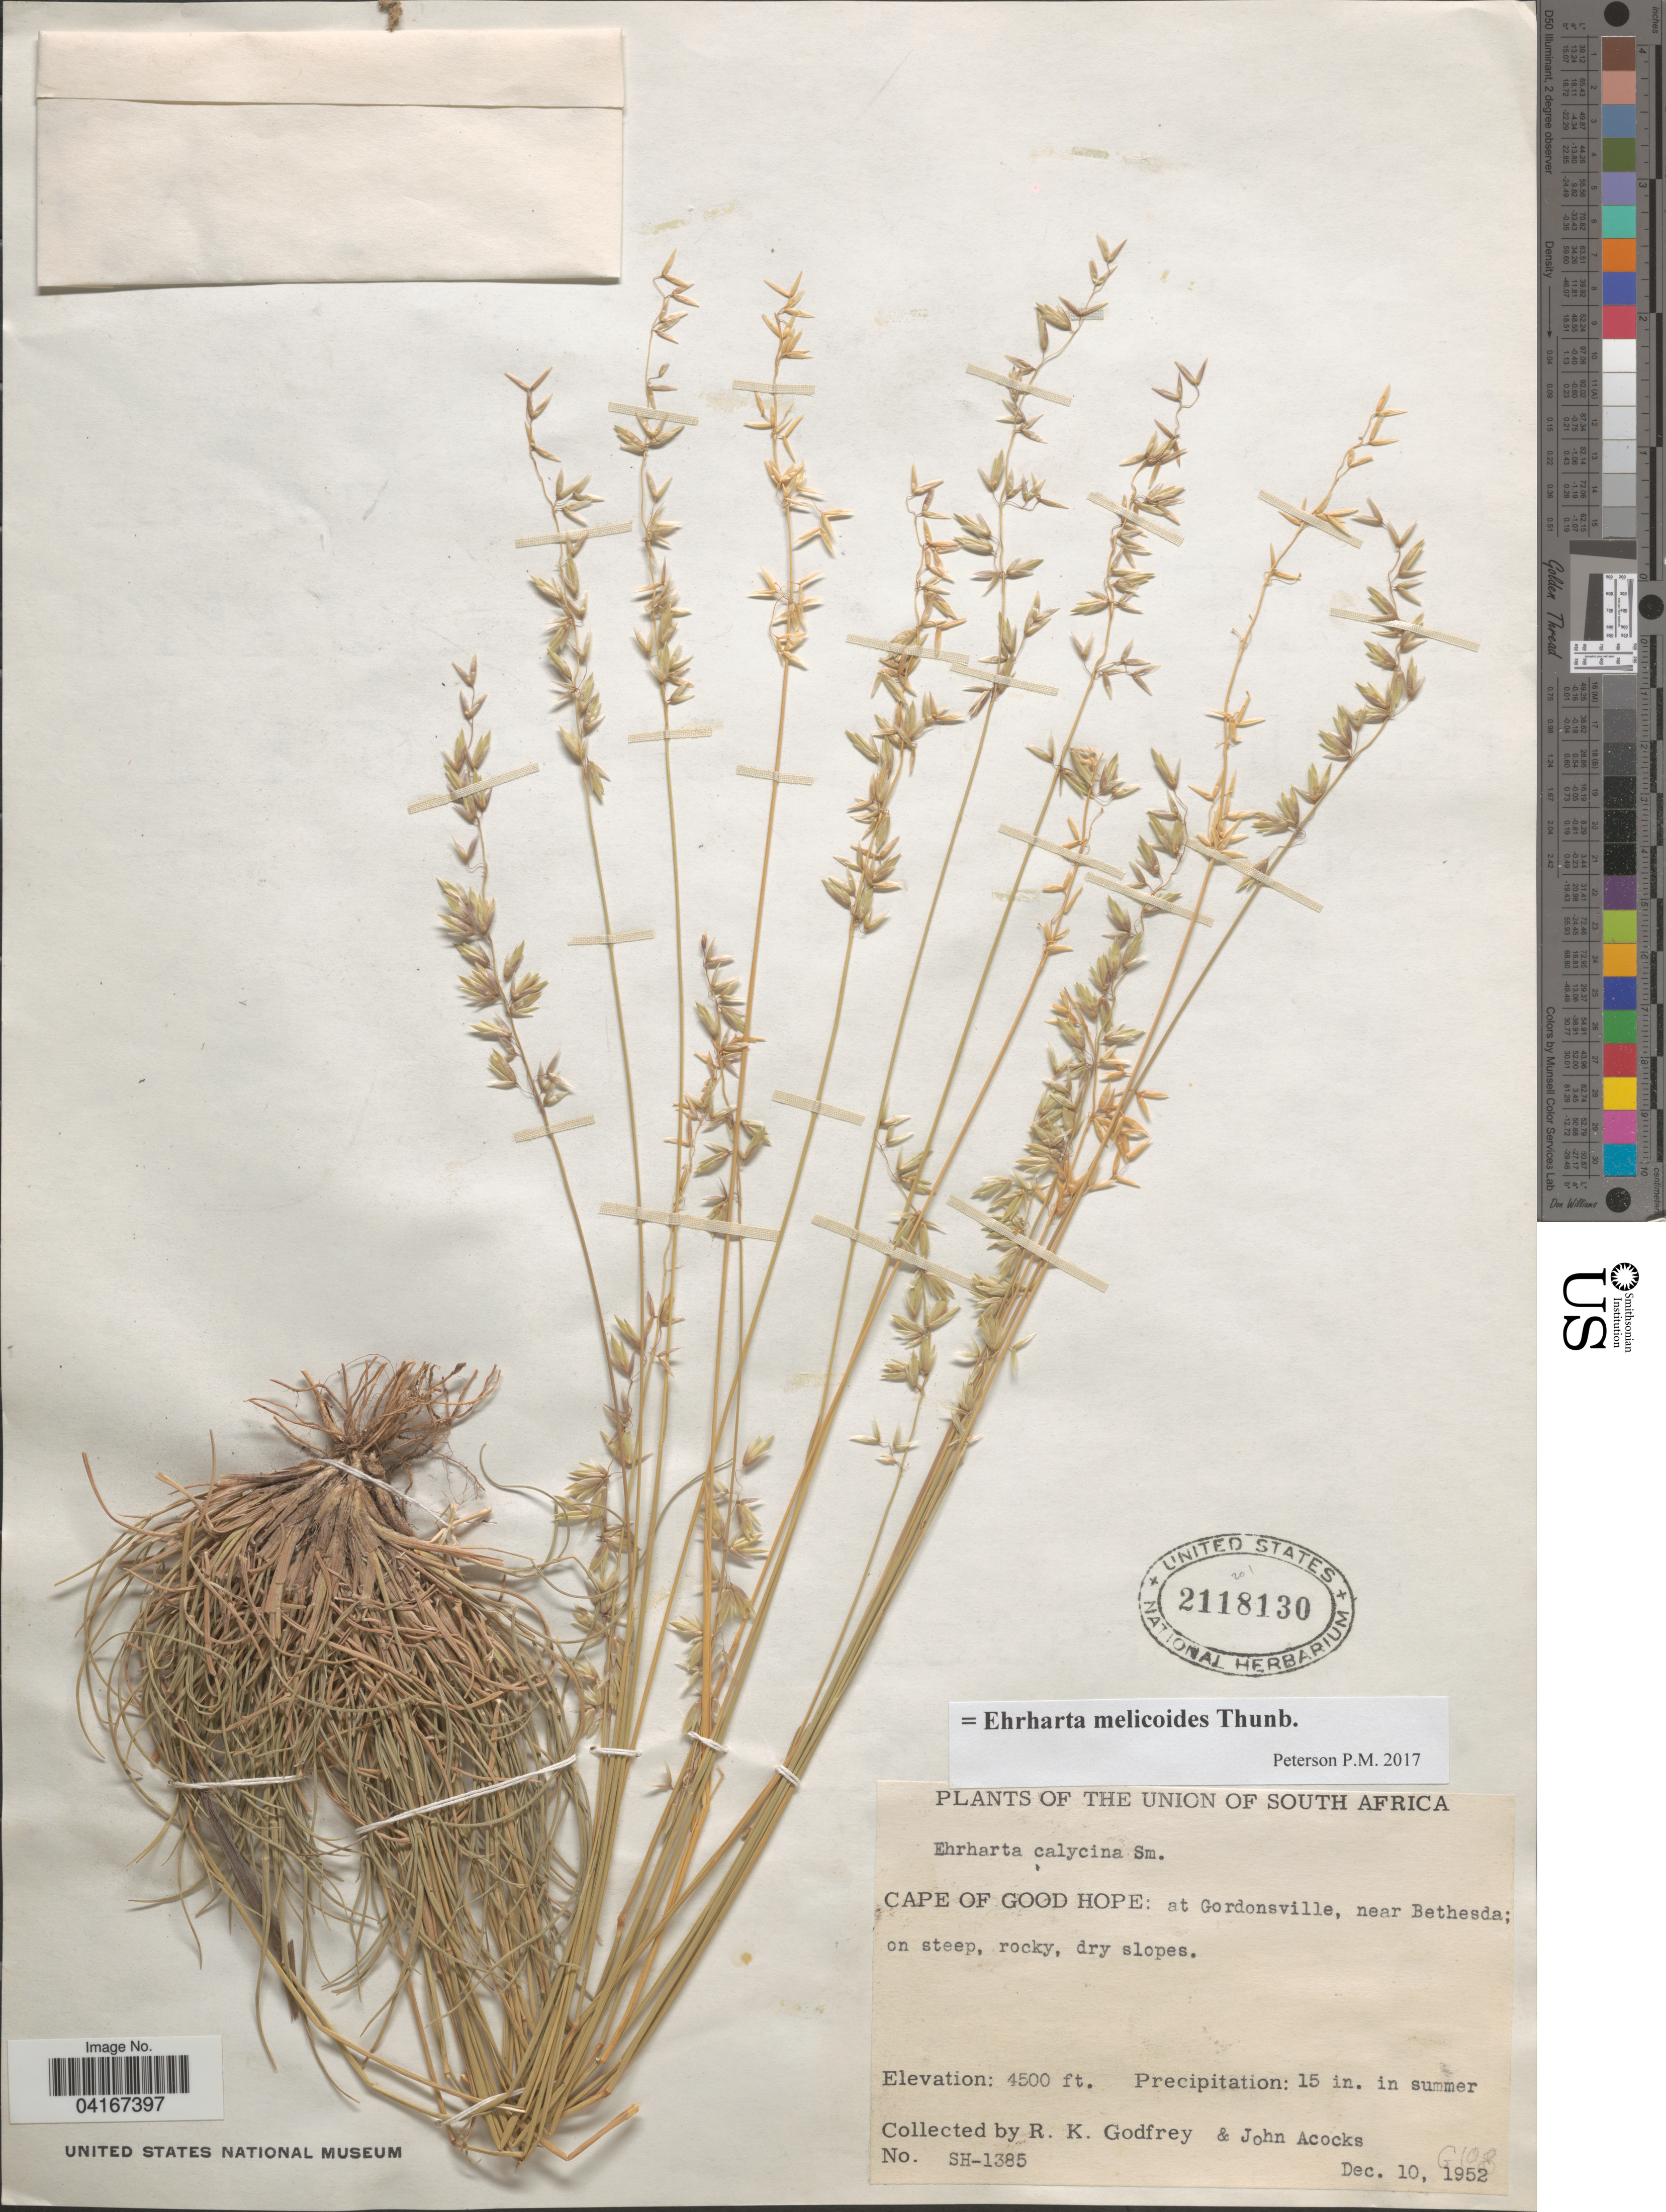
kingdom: Plantae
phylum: Tracheophyta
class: Liliopsida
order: Poales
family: Poaceae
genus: Ehrharta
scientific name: Ehrharta melicoides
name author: Thunb.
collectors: R. K. Godfrey & J. P. Acocks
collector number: SH-1385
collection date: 1952-12-10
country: South Africa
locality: The Union of South Africa. Cape of Good Hope: at Gordonsville, near Bethesda; on steep, rocky, dry slopes.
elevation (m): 1372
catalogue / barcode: US 2118130